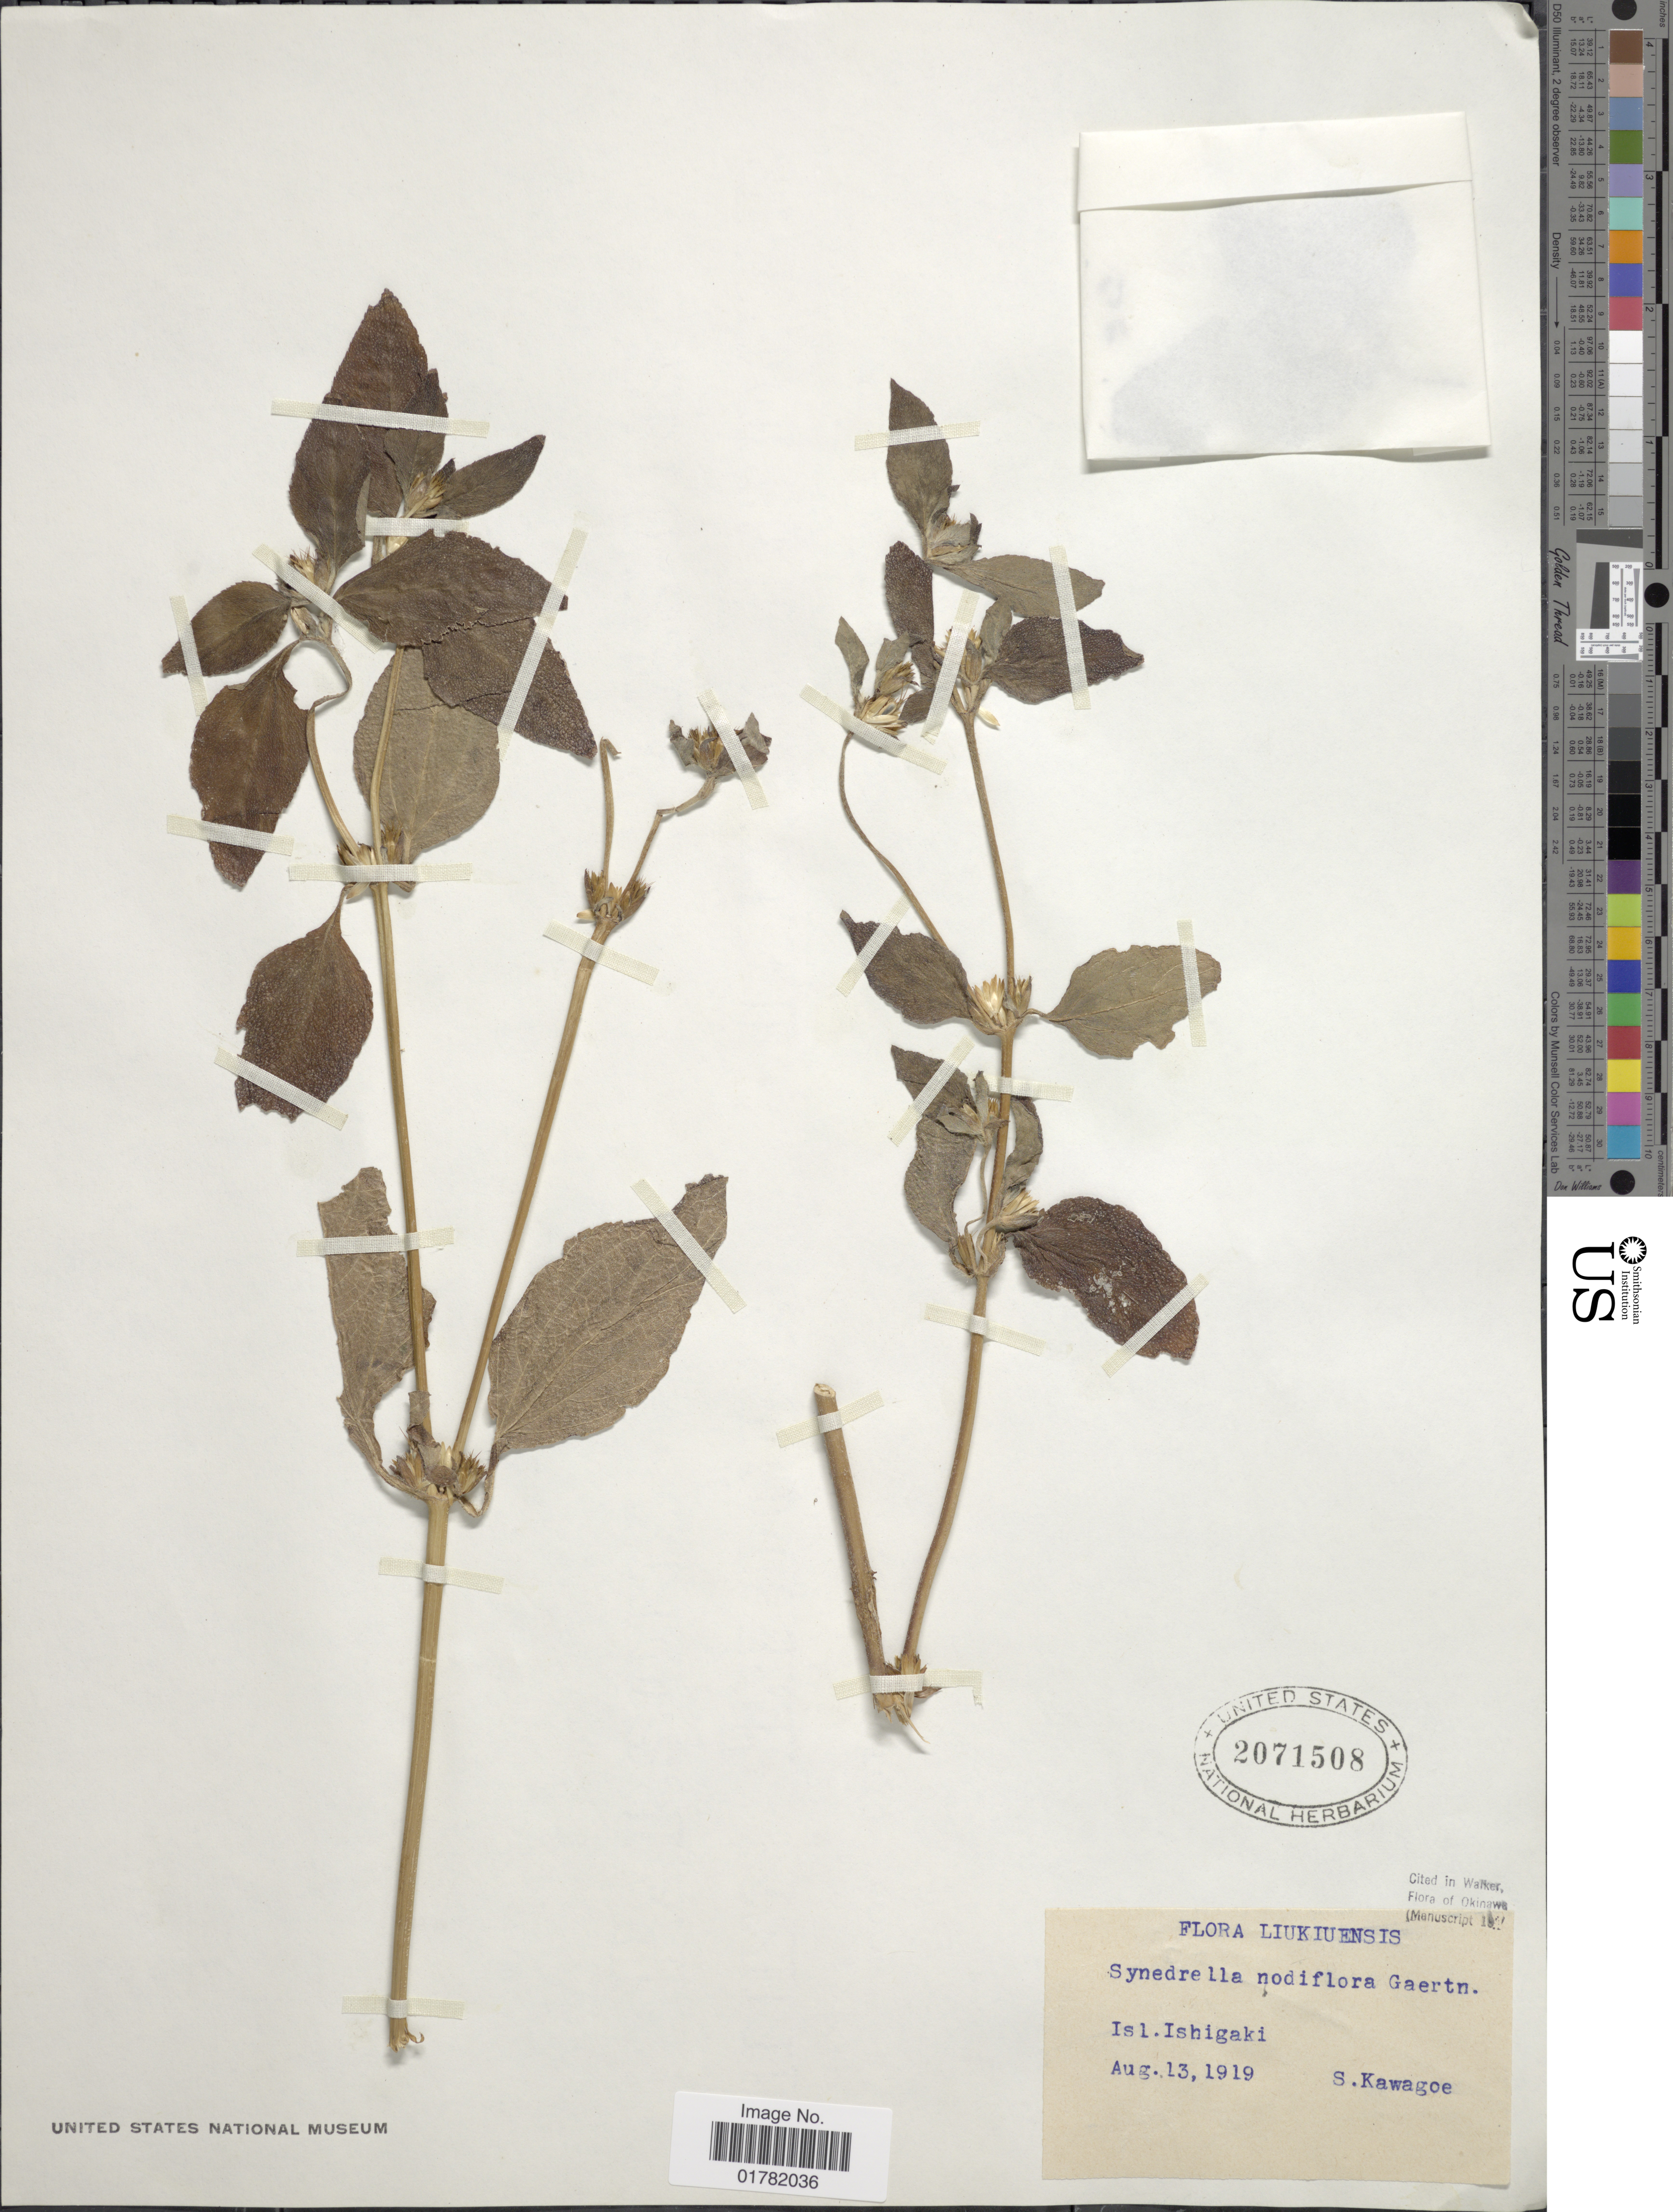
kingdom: Plantae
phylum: Tracheophyta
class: Magnoliopsida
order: Asterales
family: Asteraceae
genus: Synedrella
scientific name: Synedrella nodiflora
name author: (L.) Gaertn.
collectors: S. Kawagoe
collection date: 1919-08-13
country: Japan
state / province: Okinawa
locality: Liukiunsis, Isl Ishigaki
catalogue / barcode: US 2071508